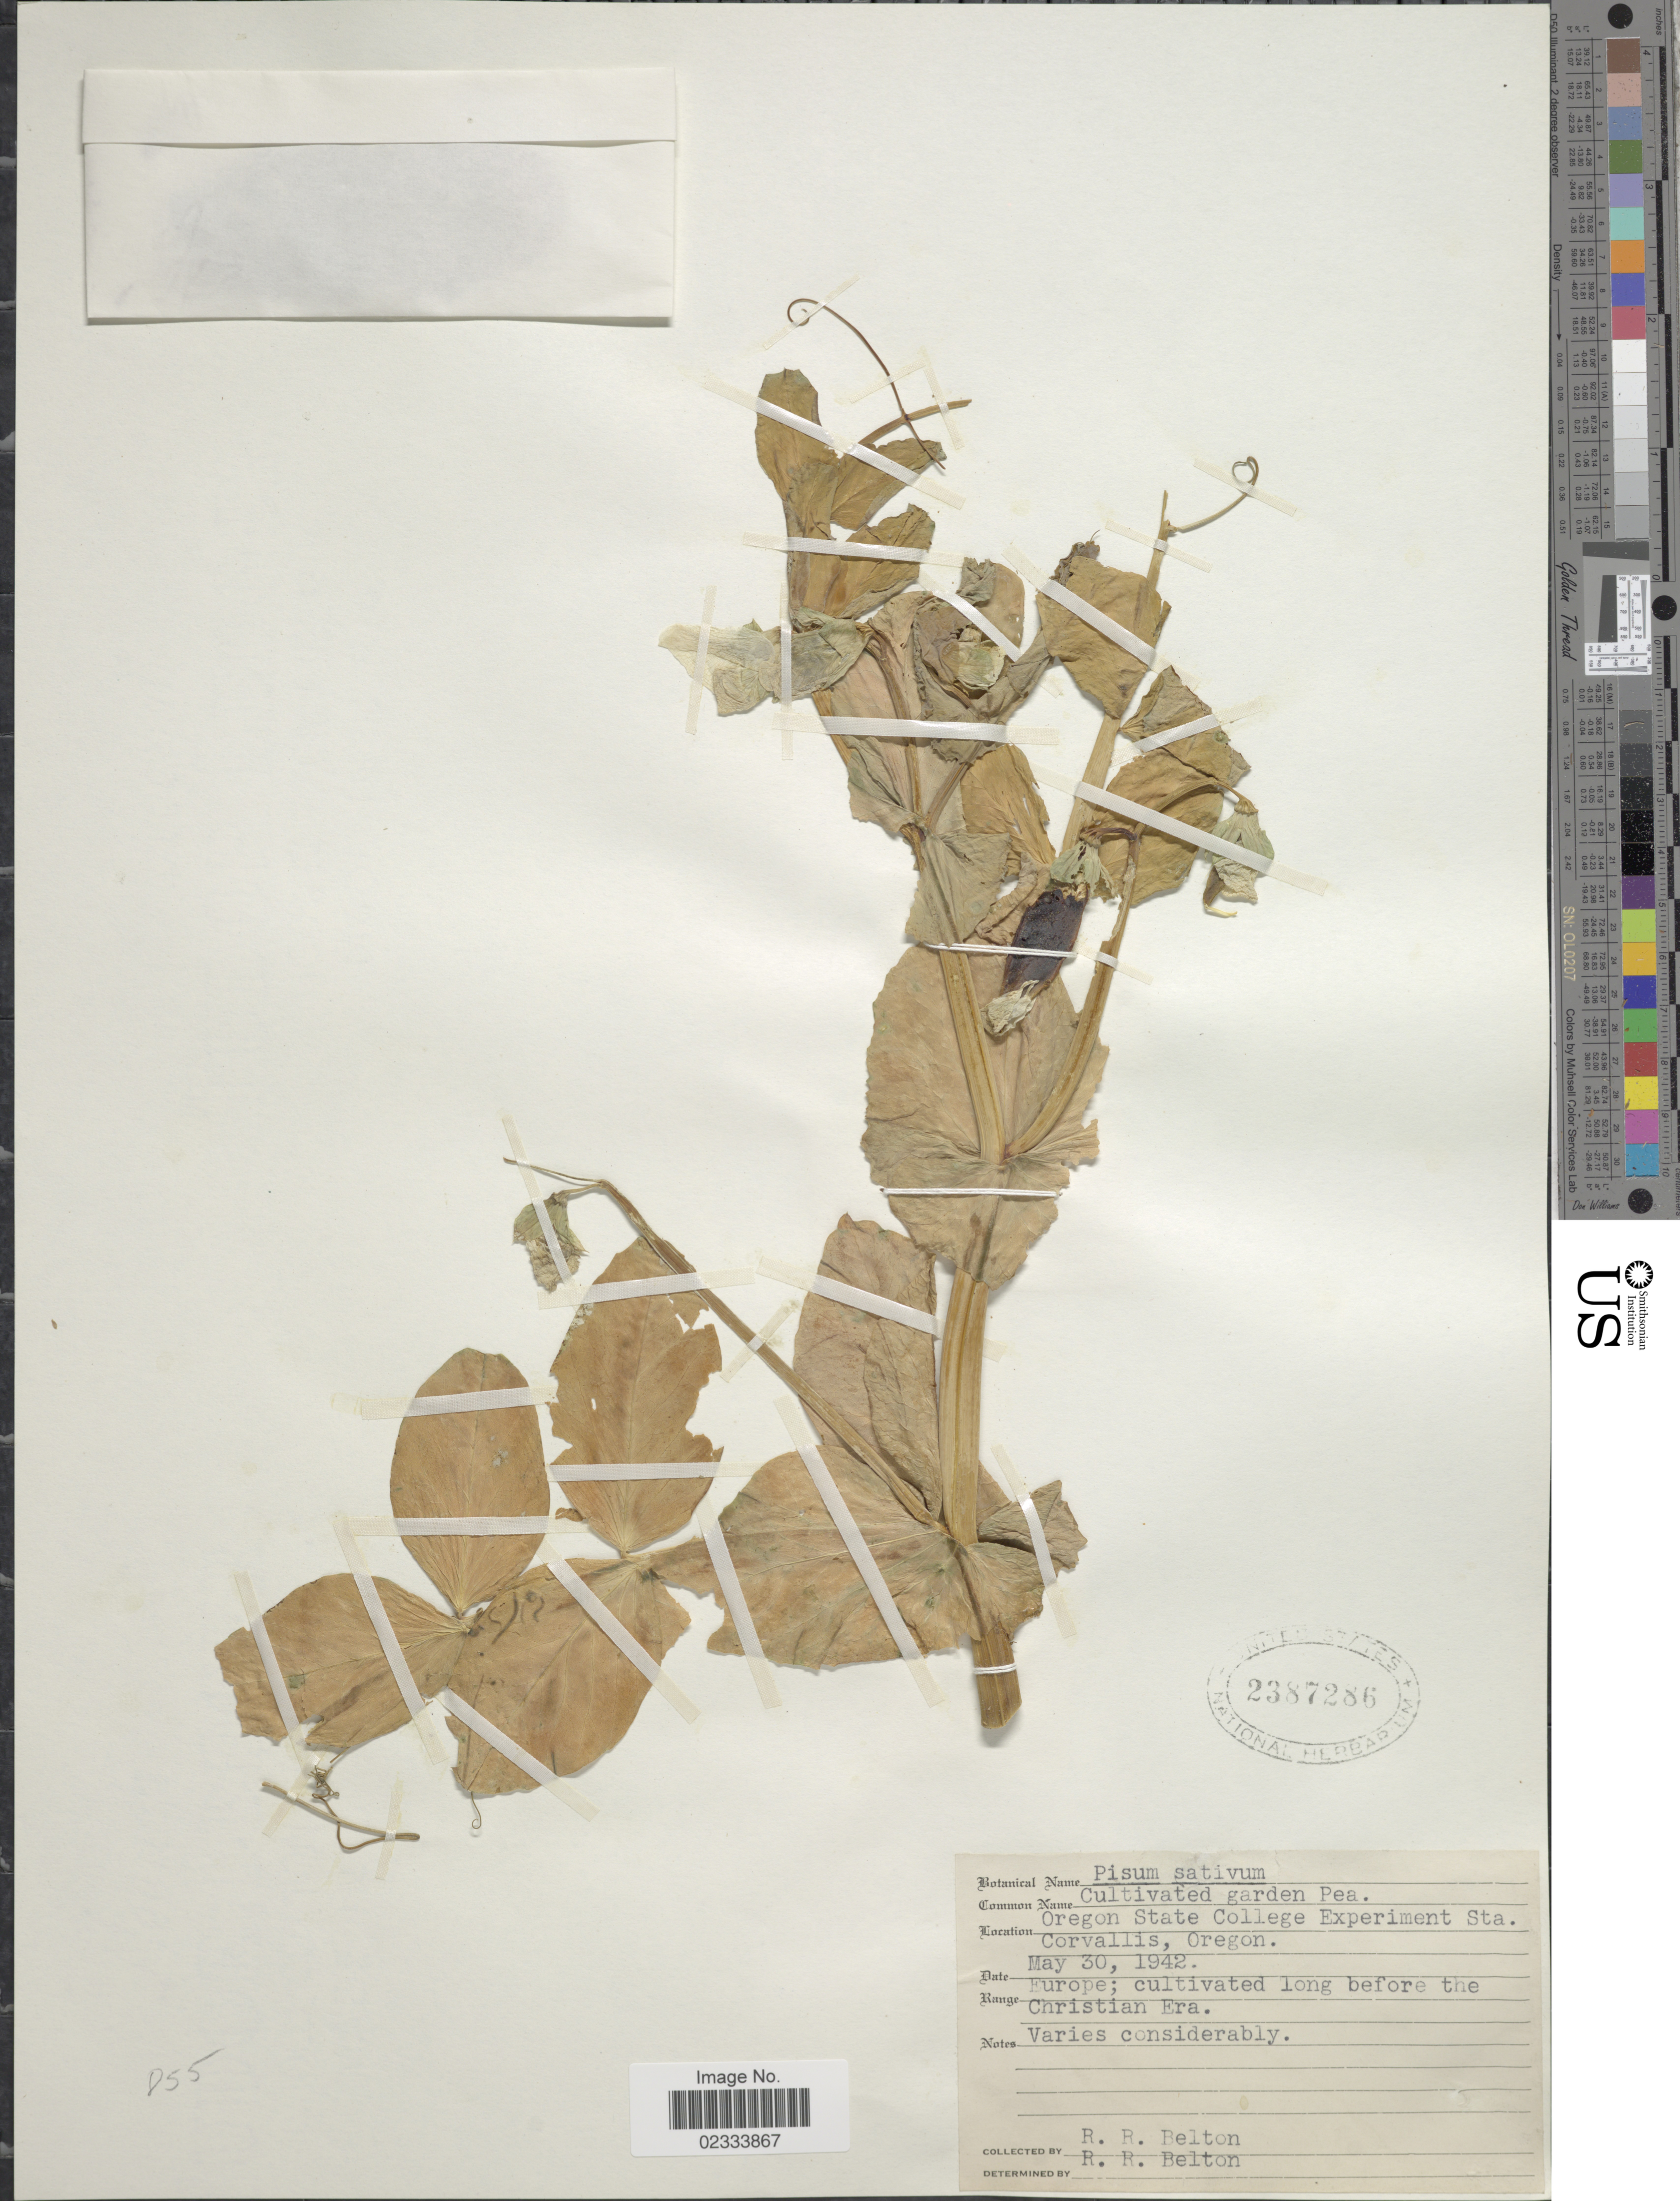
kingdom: Plantae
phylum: Tracheophyta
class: Magnoliopsida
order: Fabales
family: Fabaceae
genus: Pisum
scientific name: Pisum sativum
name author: L.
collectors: R. Belton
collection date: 1942-05-30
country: United States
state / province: Oregon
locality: Oregon State College Experiment Sta. Corvallis, long before the Christian Era.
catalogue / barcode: US 2387286